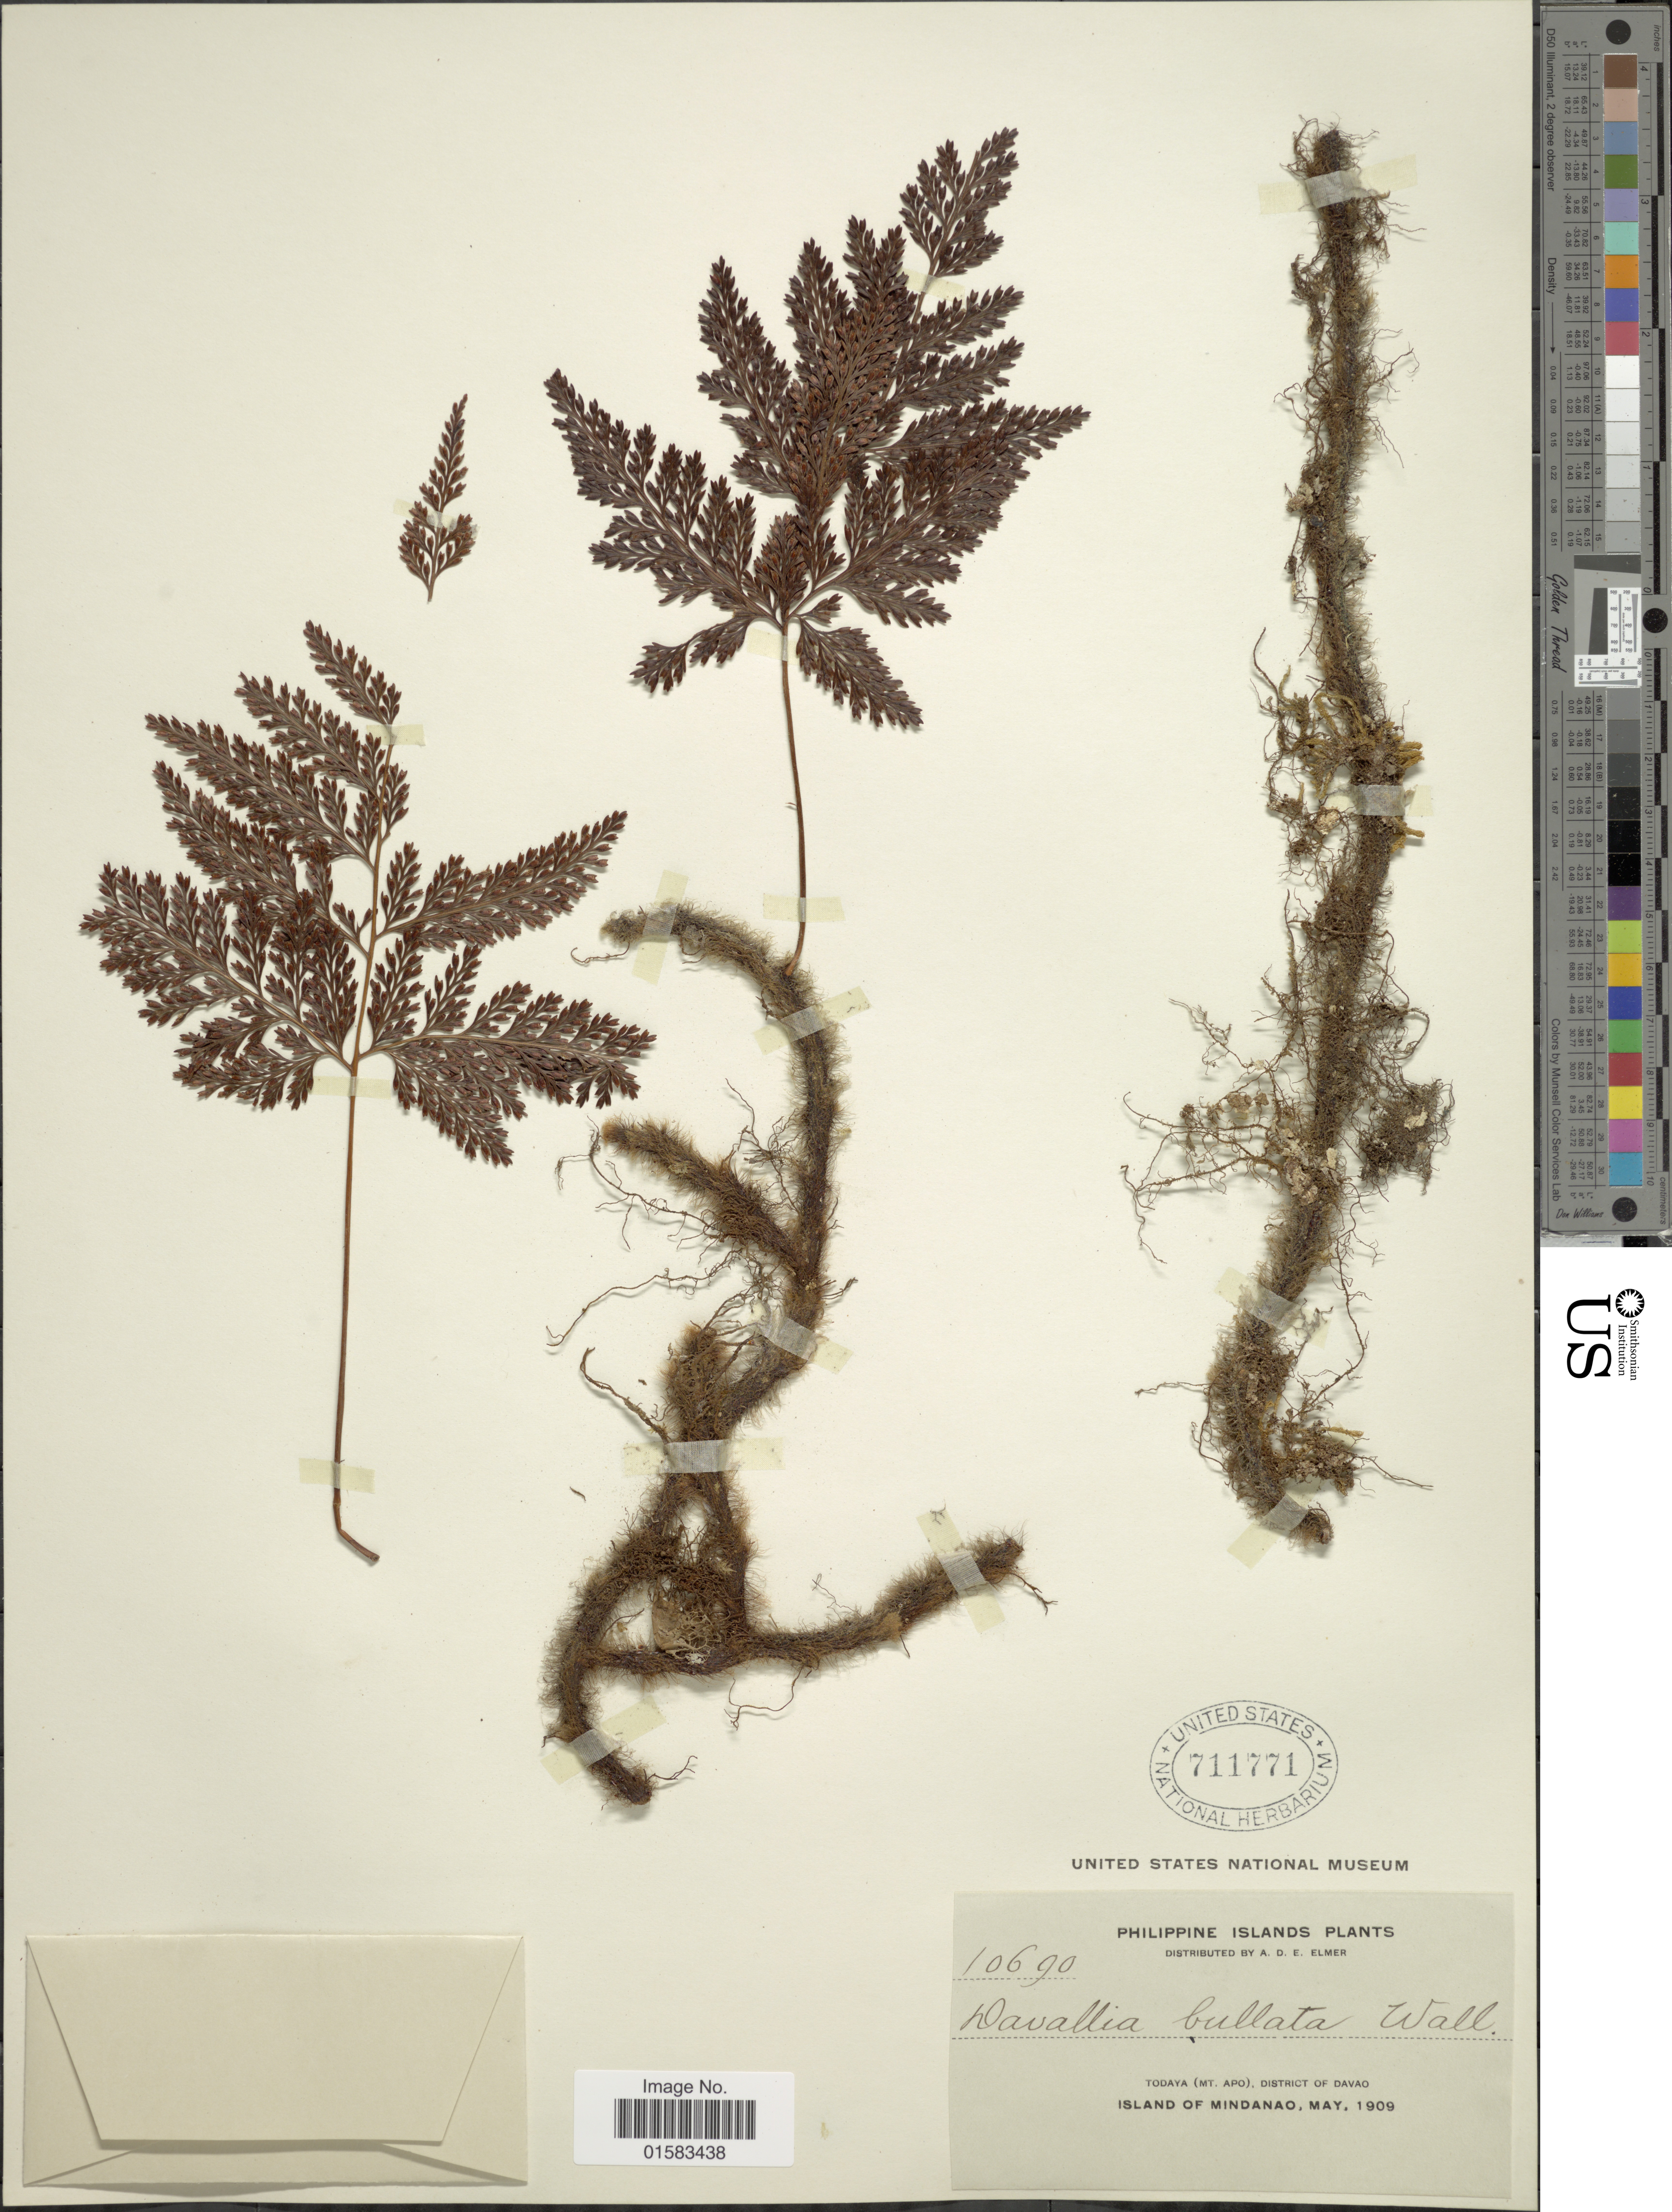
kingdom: Plantae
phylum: Tracheophyta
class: Polypodiopsida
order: Polypodiales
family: Davalliaceae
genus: Davallia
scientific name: Davallia trichomanoides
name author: Blume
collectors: A. D. E. Elmer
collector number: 10690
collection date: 1909-05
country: Philippines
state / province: Davao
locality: Todaya (Mt. Apo), Island of Mindanao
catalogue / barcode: US 711771